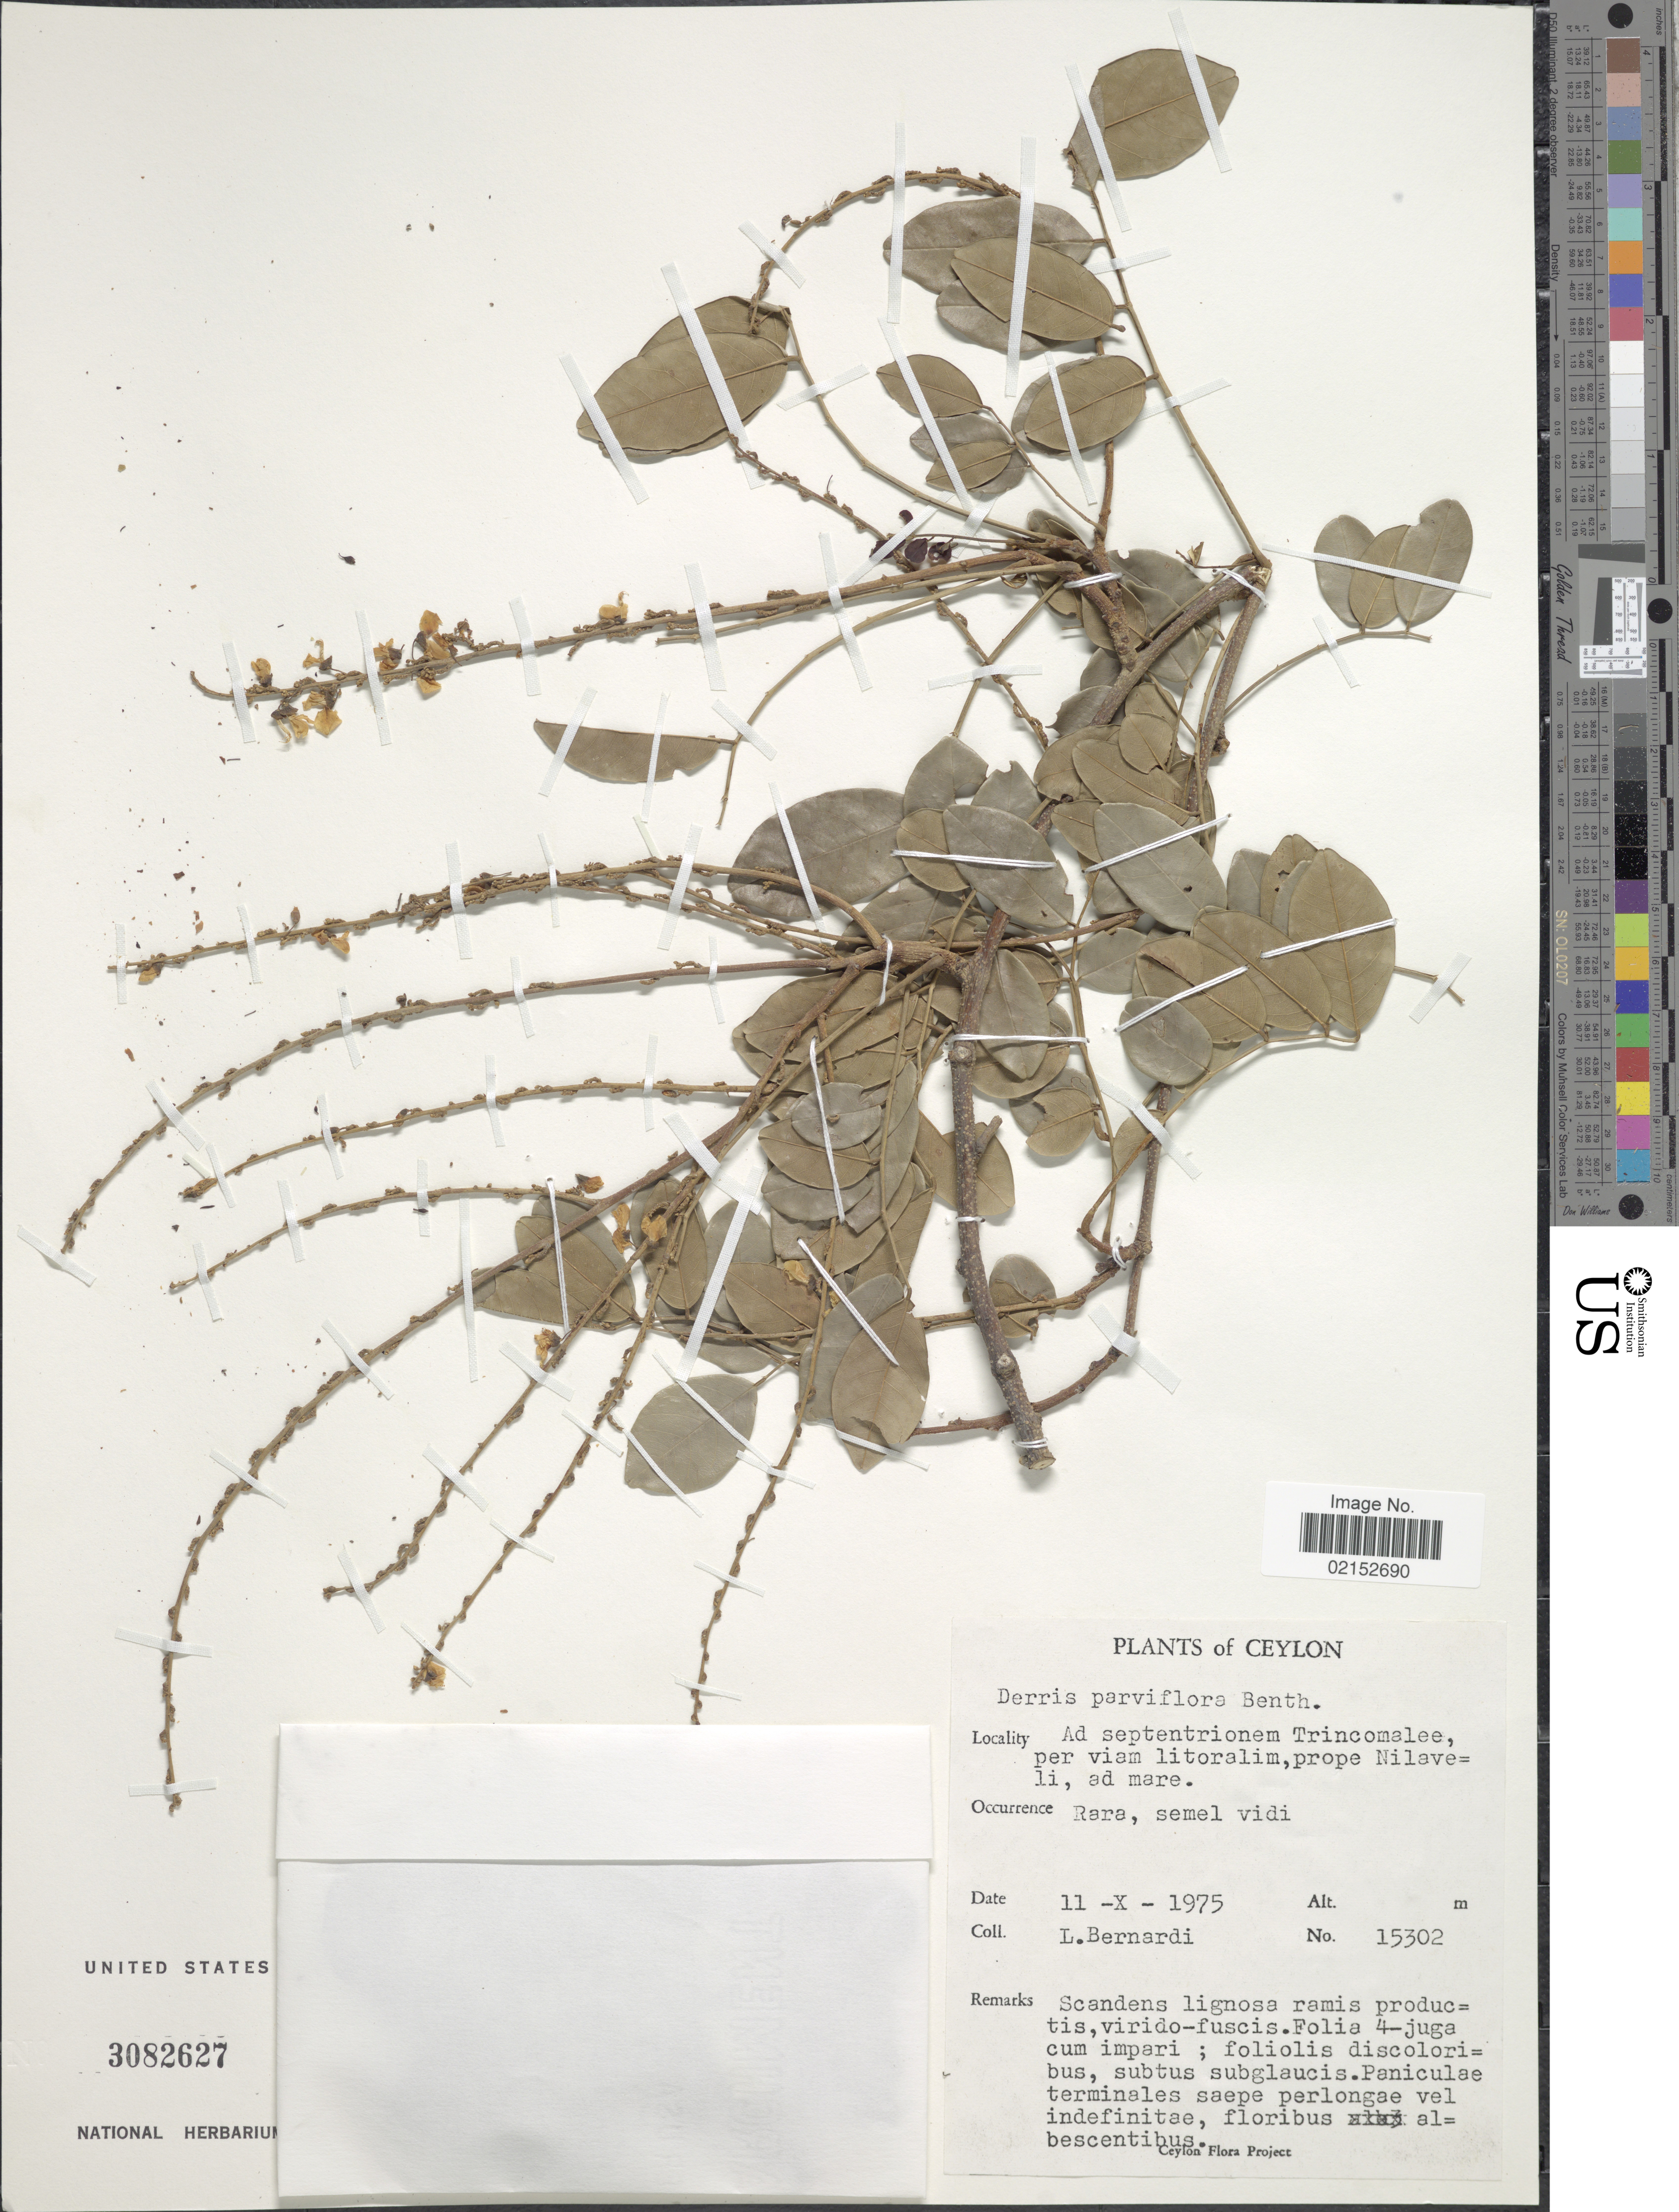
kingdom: Plantae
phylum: Tracheophyta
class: Magnoliopsida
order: Fabales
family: Fabaceae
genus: Derris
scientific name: Derris parviflora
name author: Benth.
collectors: L. Bernardi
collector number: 15302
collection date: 1975-10-11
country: Sri Lanka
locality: Ceylon, ad septentrionem Trincomalee, prope Nilave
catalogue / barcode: US 3082627